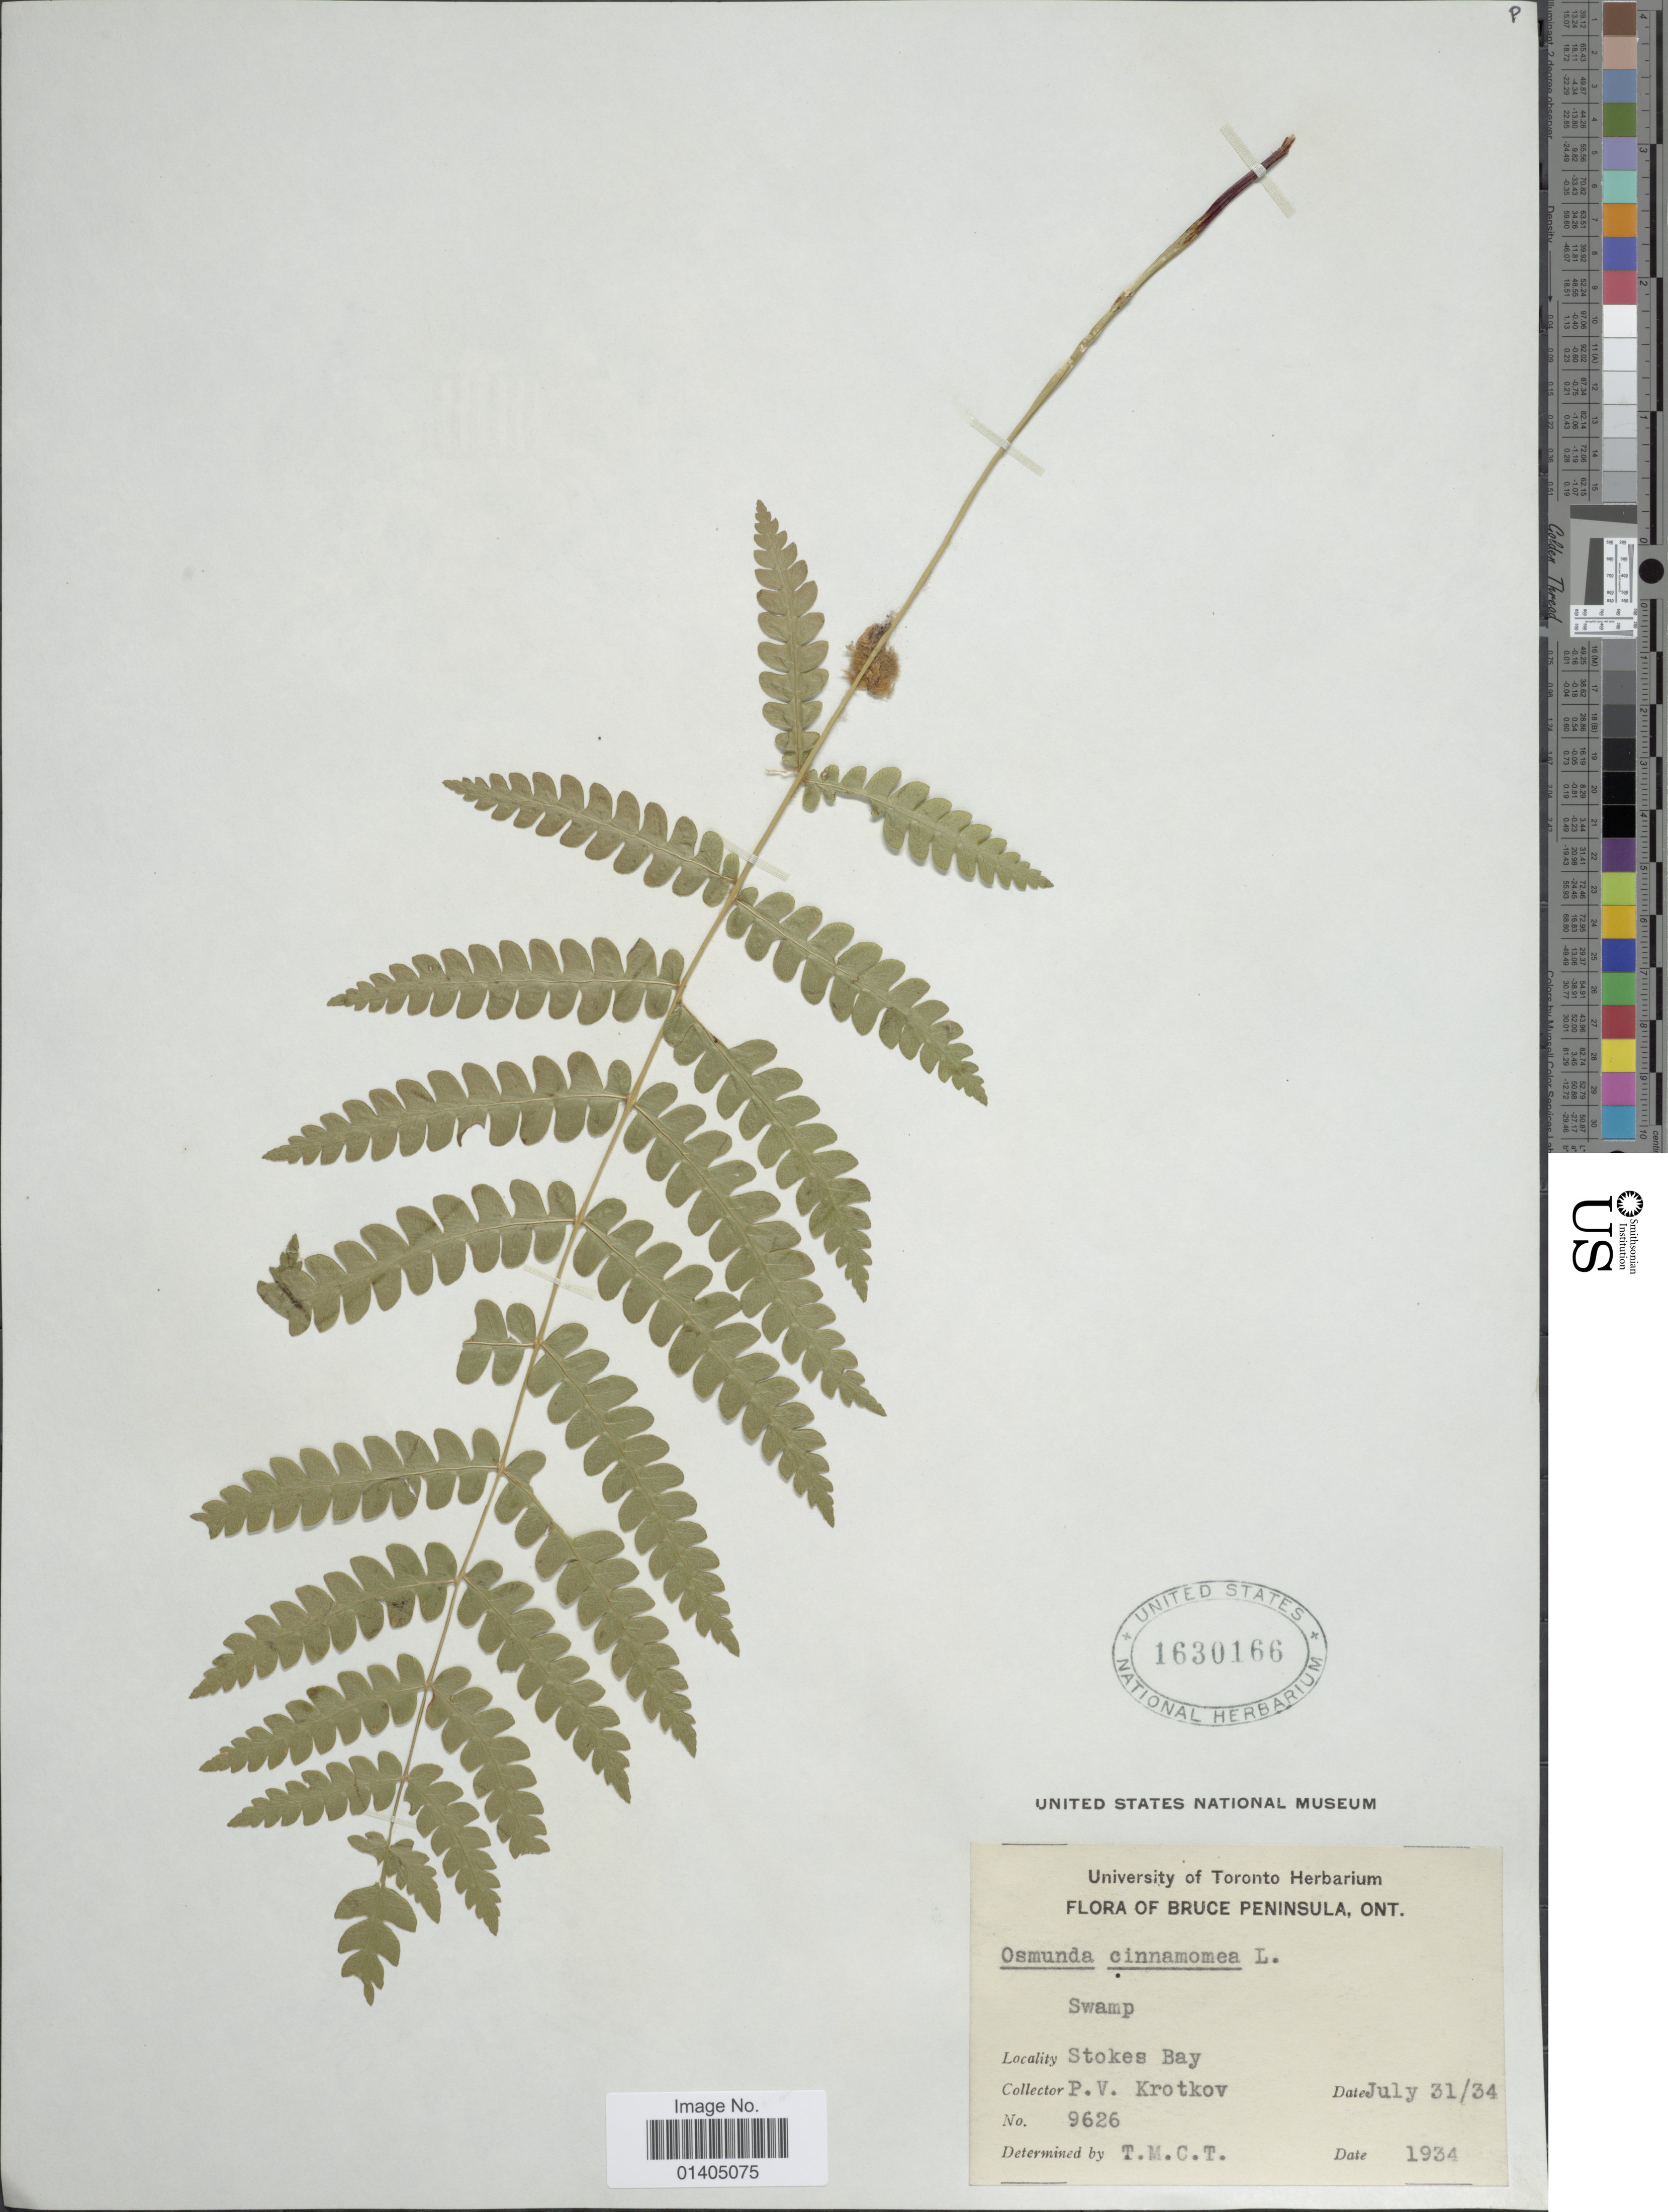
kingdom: Plantae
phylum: Tracheophyta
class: Polypodiopsida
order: Osmundales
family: Osmundaceae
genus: Osmundastrum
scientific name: Osmundastrum cinnamomeum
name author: (L.) C. Presl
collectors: P. V. Krotkov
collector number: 9626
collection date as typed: Transcribed d/m/y: 31/7/34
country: Canada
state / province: Ontario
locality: Bruce Peninsula, Stokes Bay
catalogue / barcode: US 1630166